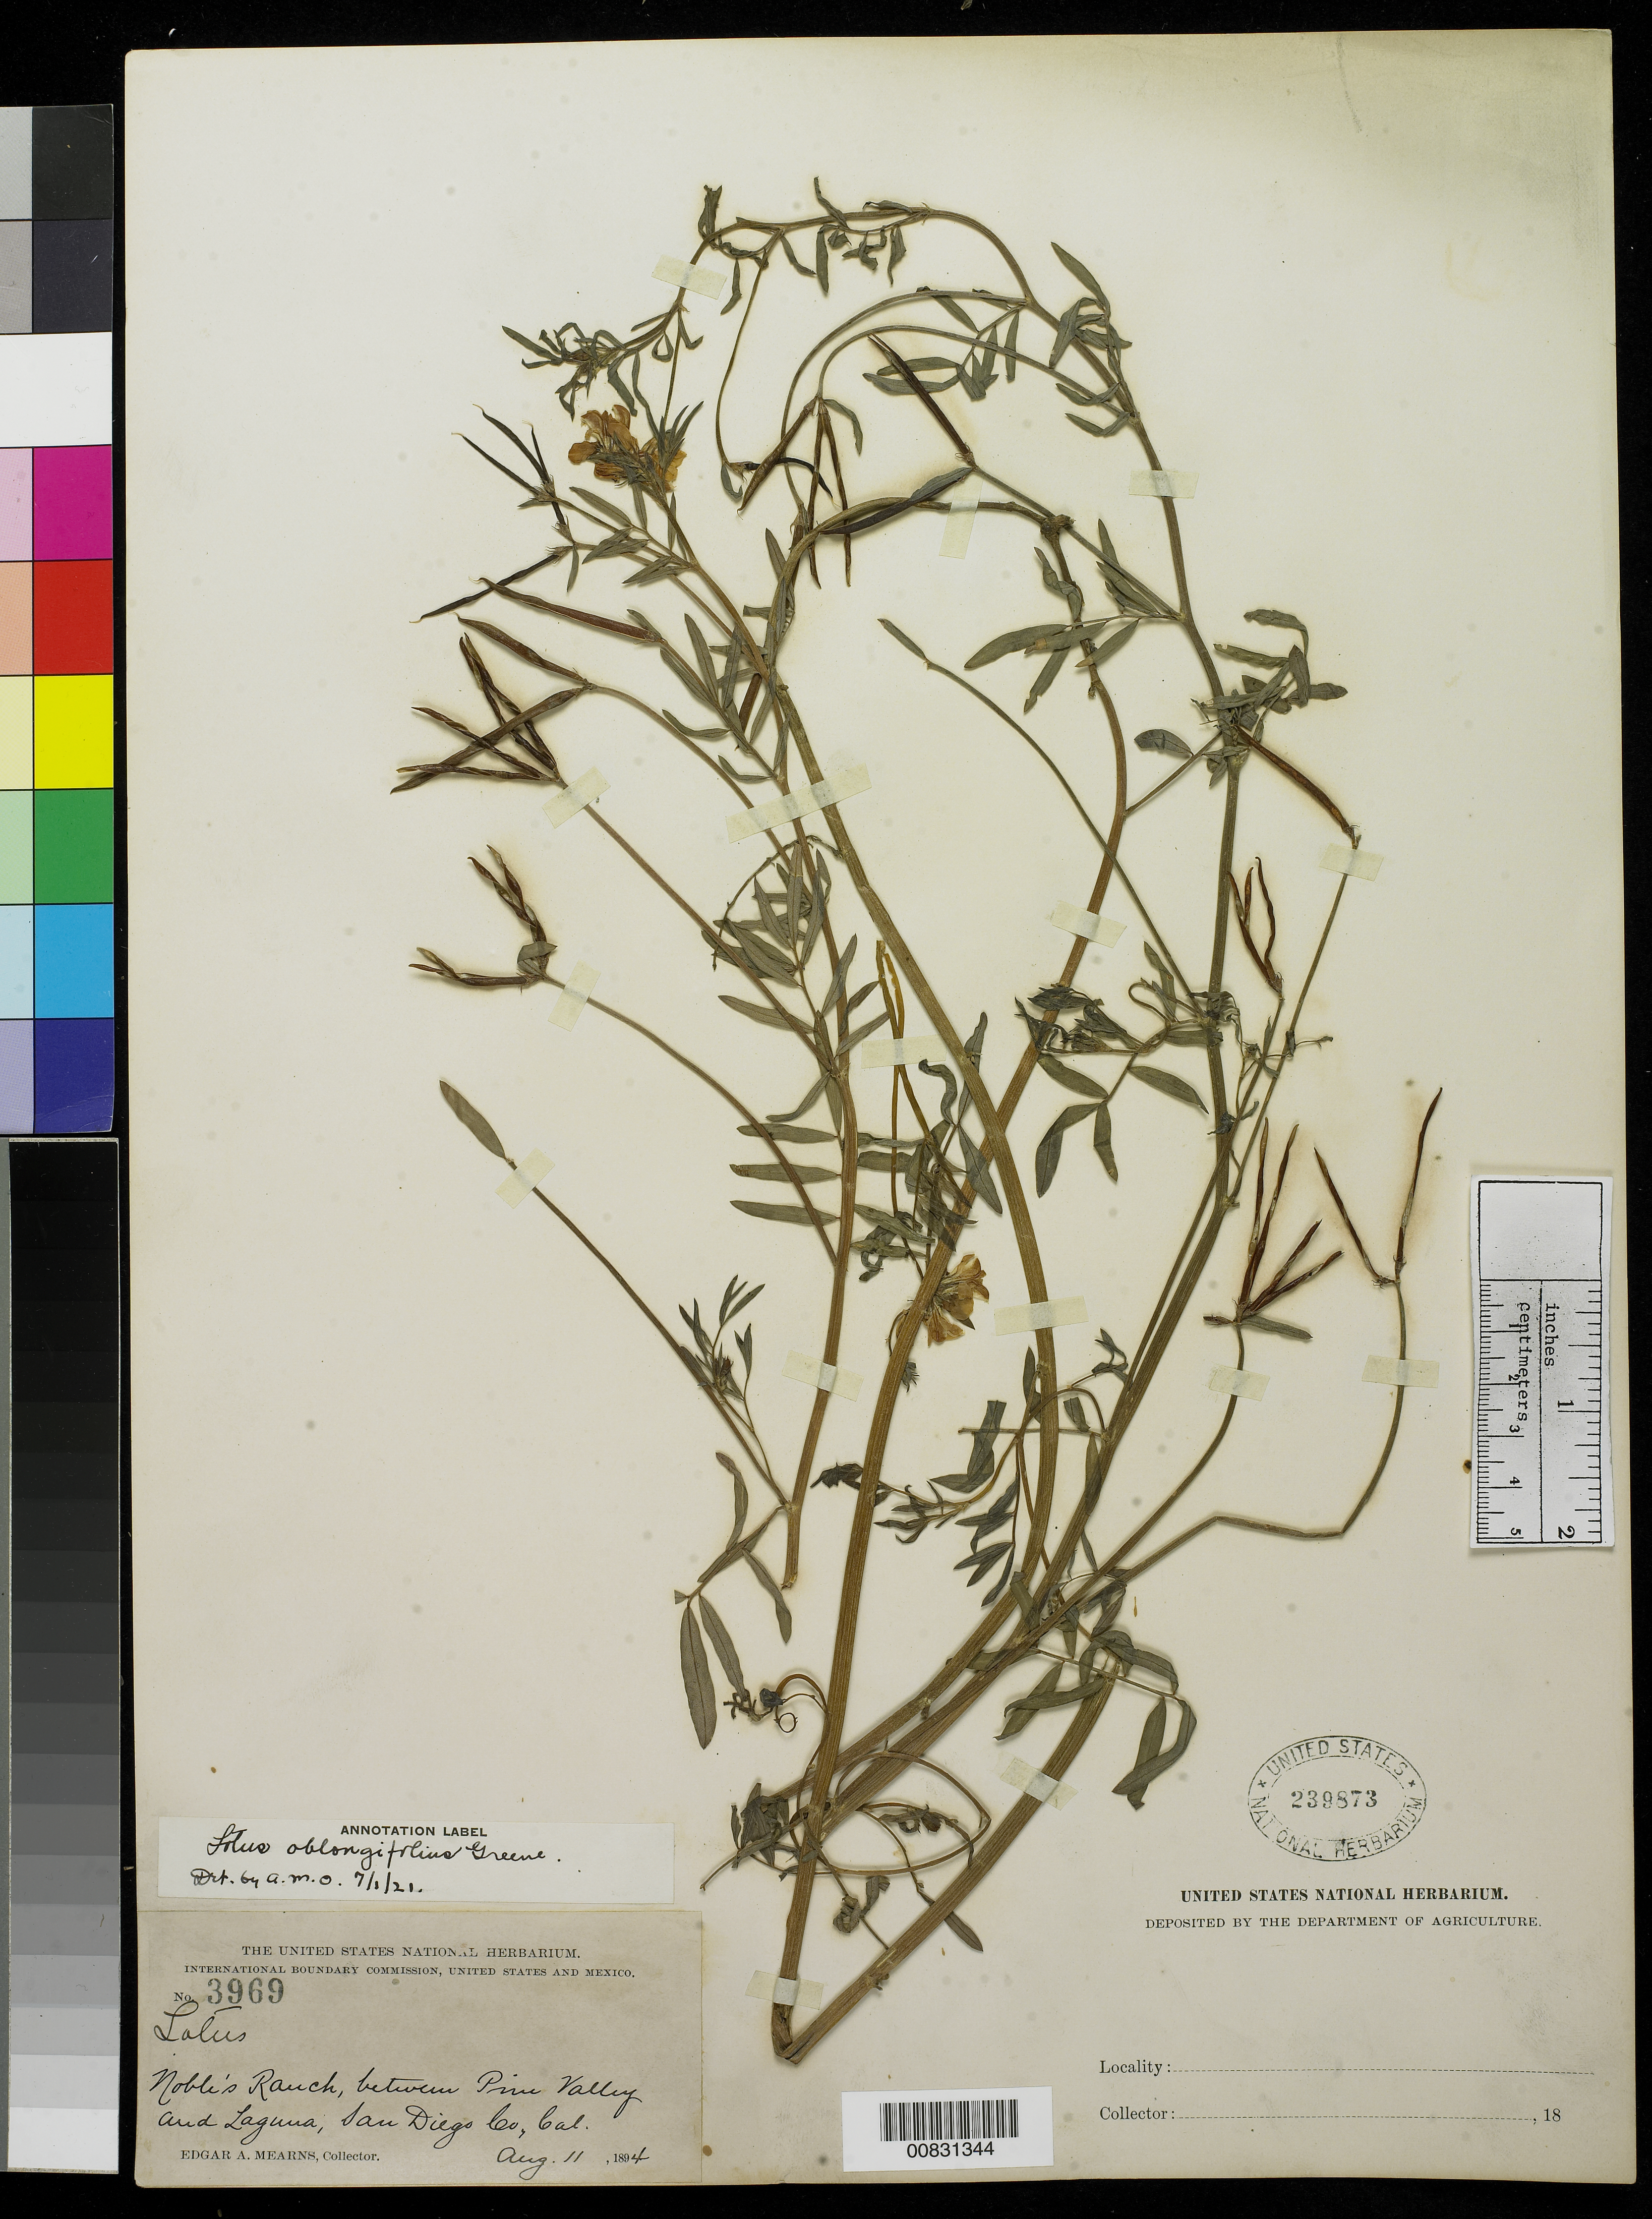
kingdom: Plantae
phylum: Tracheophyta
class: Magnoliopsida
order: Fabales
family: Fabaceae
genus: Hosackia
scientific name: Hosackia oblongifolia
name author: Benth.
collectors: E. A. Mearns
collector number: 3969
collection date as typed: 11 Aug 1894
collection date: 1894-08-11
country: United States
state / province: California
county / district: San Diego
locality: Noble's Ranch, between Pine Valley and Laguna, San Diego County, California.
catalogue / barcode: US 239873